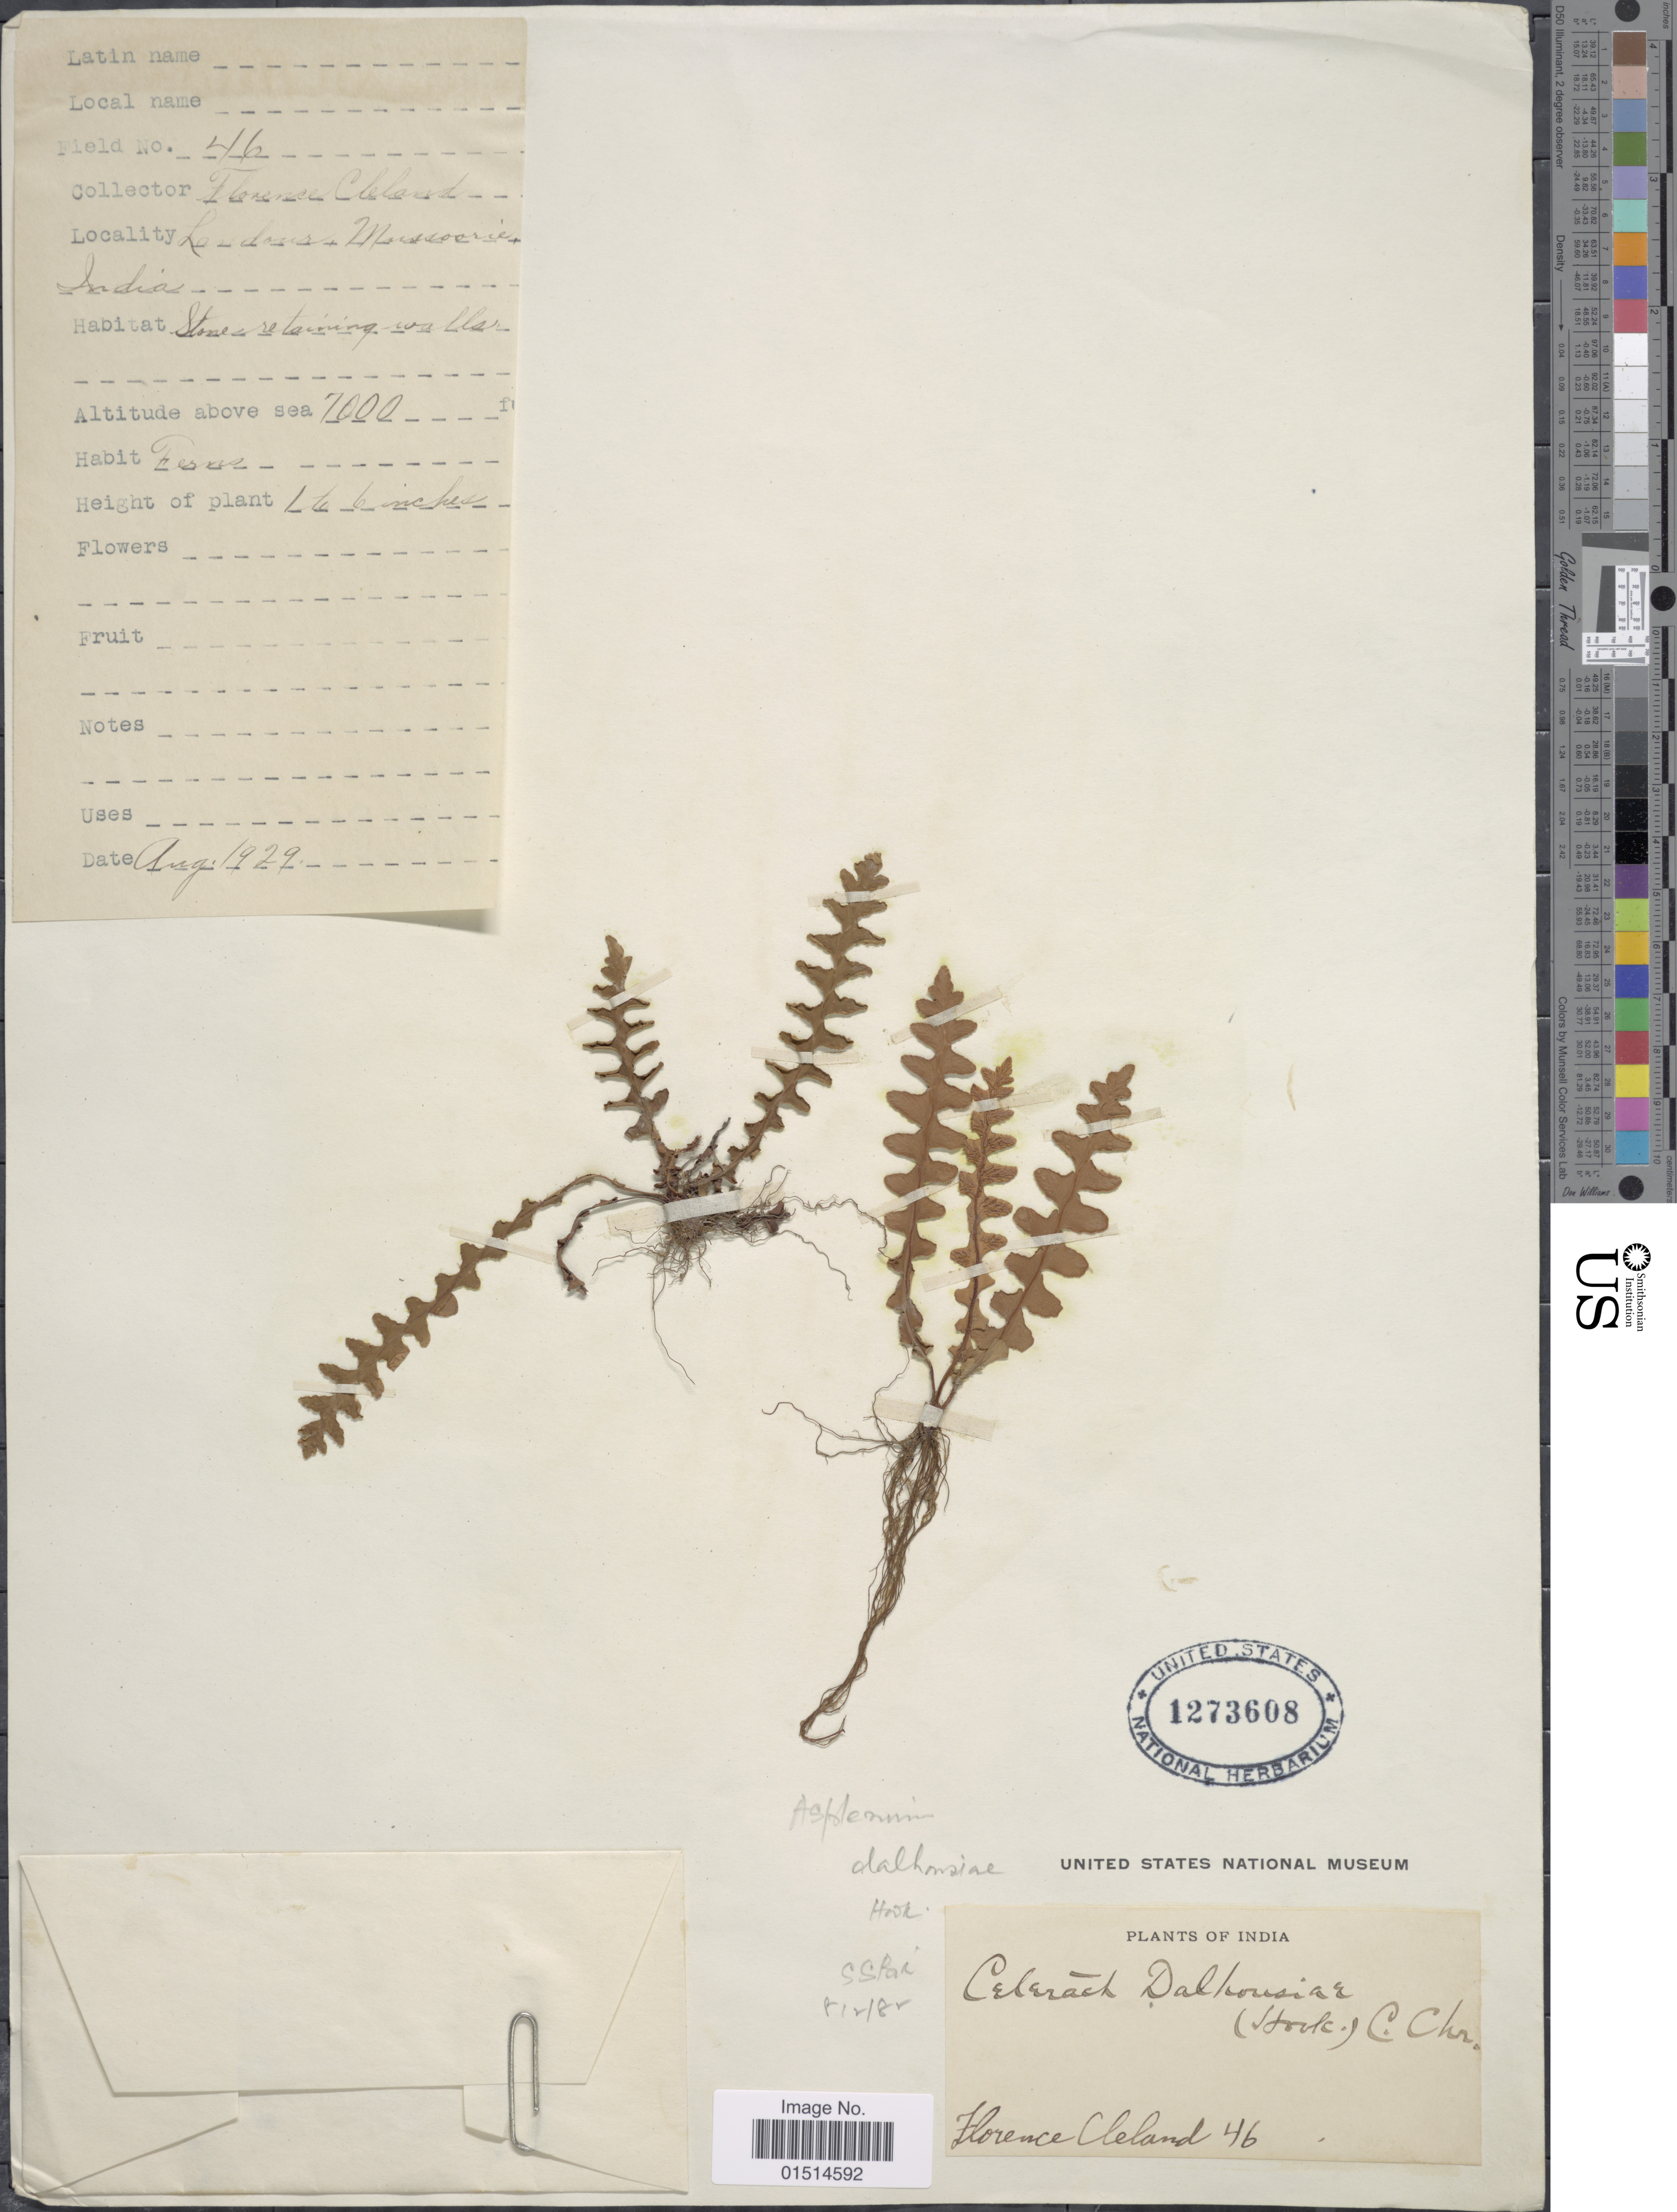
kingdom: Plantae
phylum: Tracheophyta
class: Polypodiopsida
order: Polypodiales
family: Aspleniaceae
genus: Asplenium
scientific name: Asplenium dalhousiae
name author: Hook.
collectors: F. Cleland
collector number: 46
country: India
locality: Landour, Mussoorie, India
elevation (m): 2134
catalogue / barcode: US 1273608